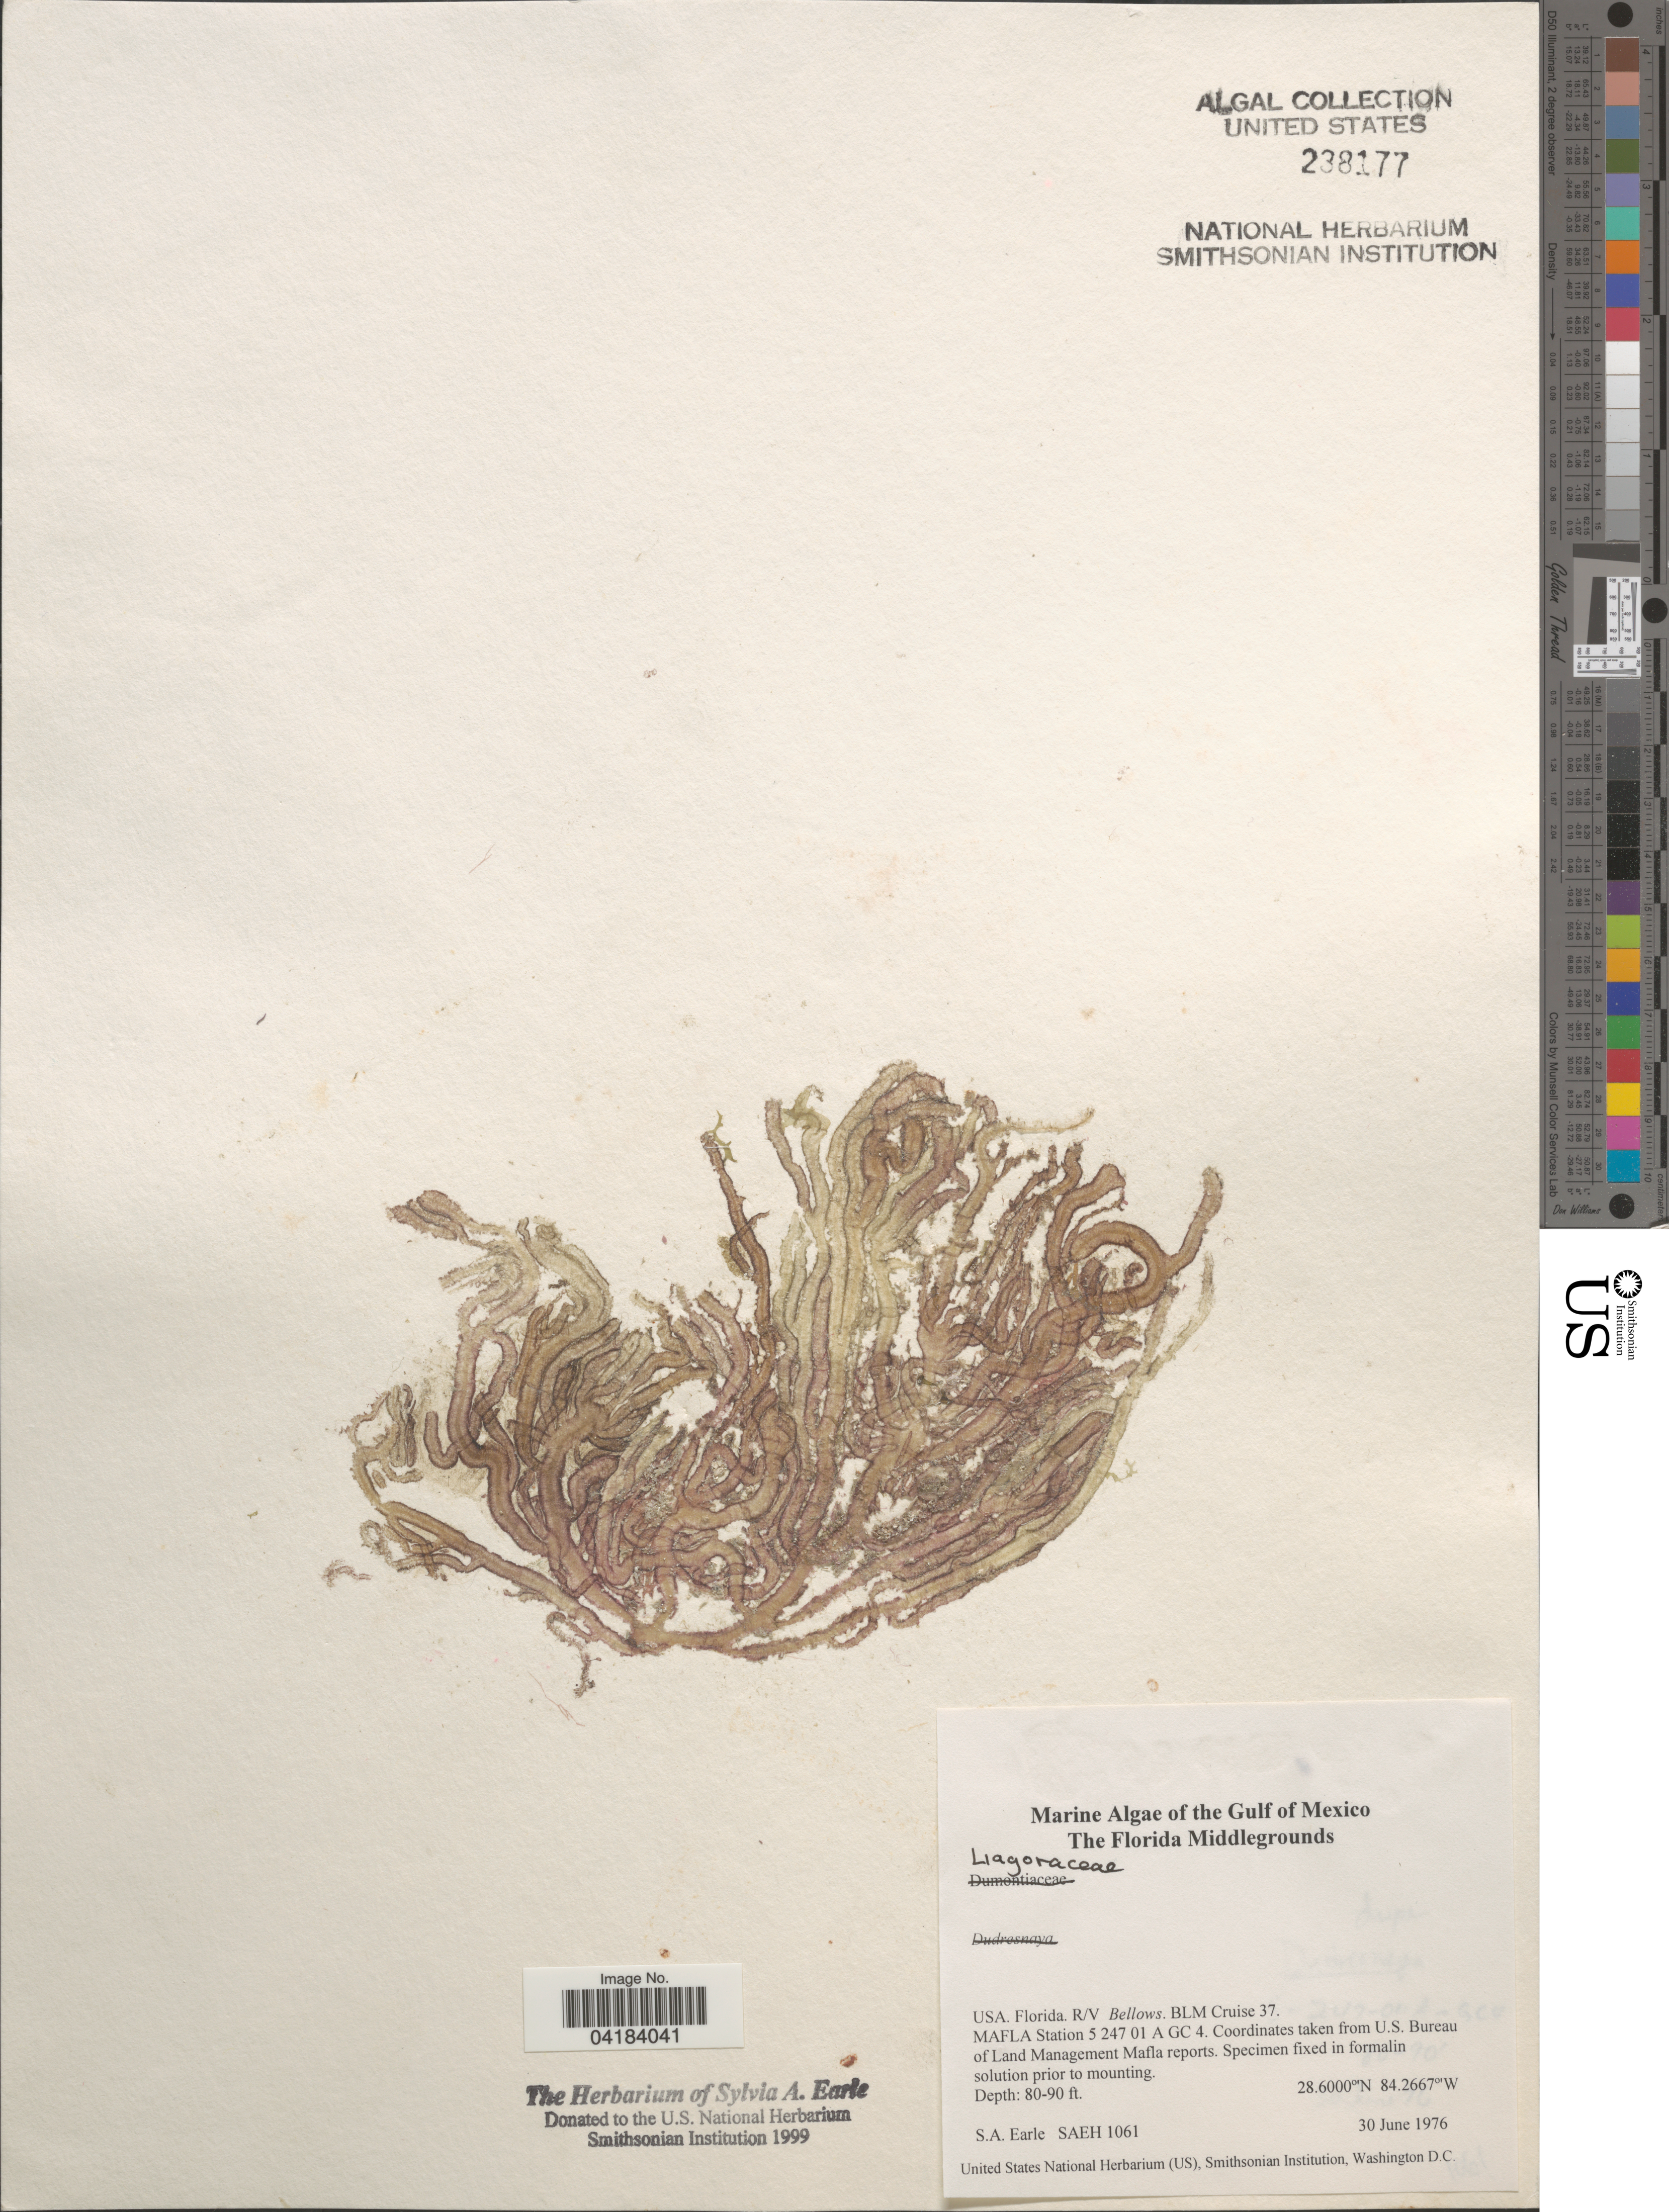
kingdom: Plantae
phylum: Rhodophyta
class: Florideophyceae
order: Nemaliales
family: Liagoraceae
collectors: S. A. Earle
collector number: SAEH1061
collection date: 1976-06-30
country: United States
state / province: Florida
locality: The Gulf of Mexico. The Florida Middlegrounds. R/V Bellows. BLM Cruise 37. MAFLA Station 5 247 01 A GC 4.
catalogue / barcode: US 238177